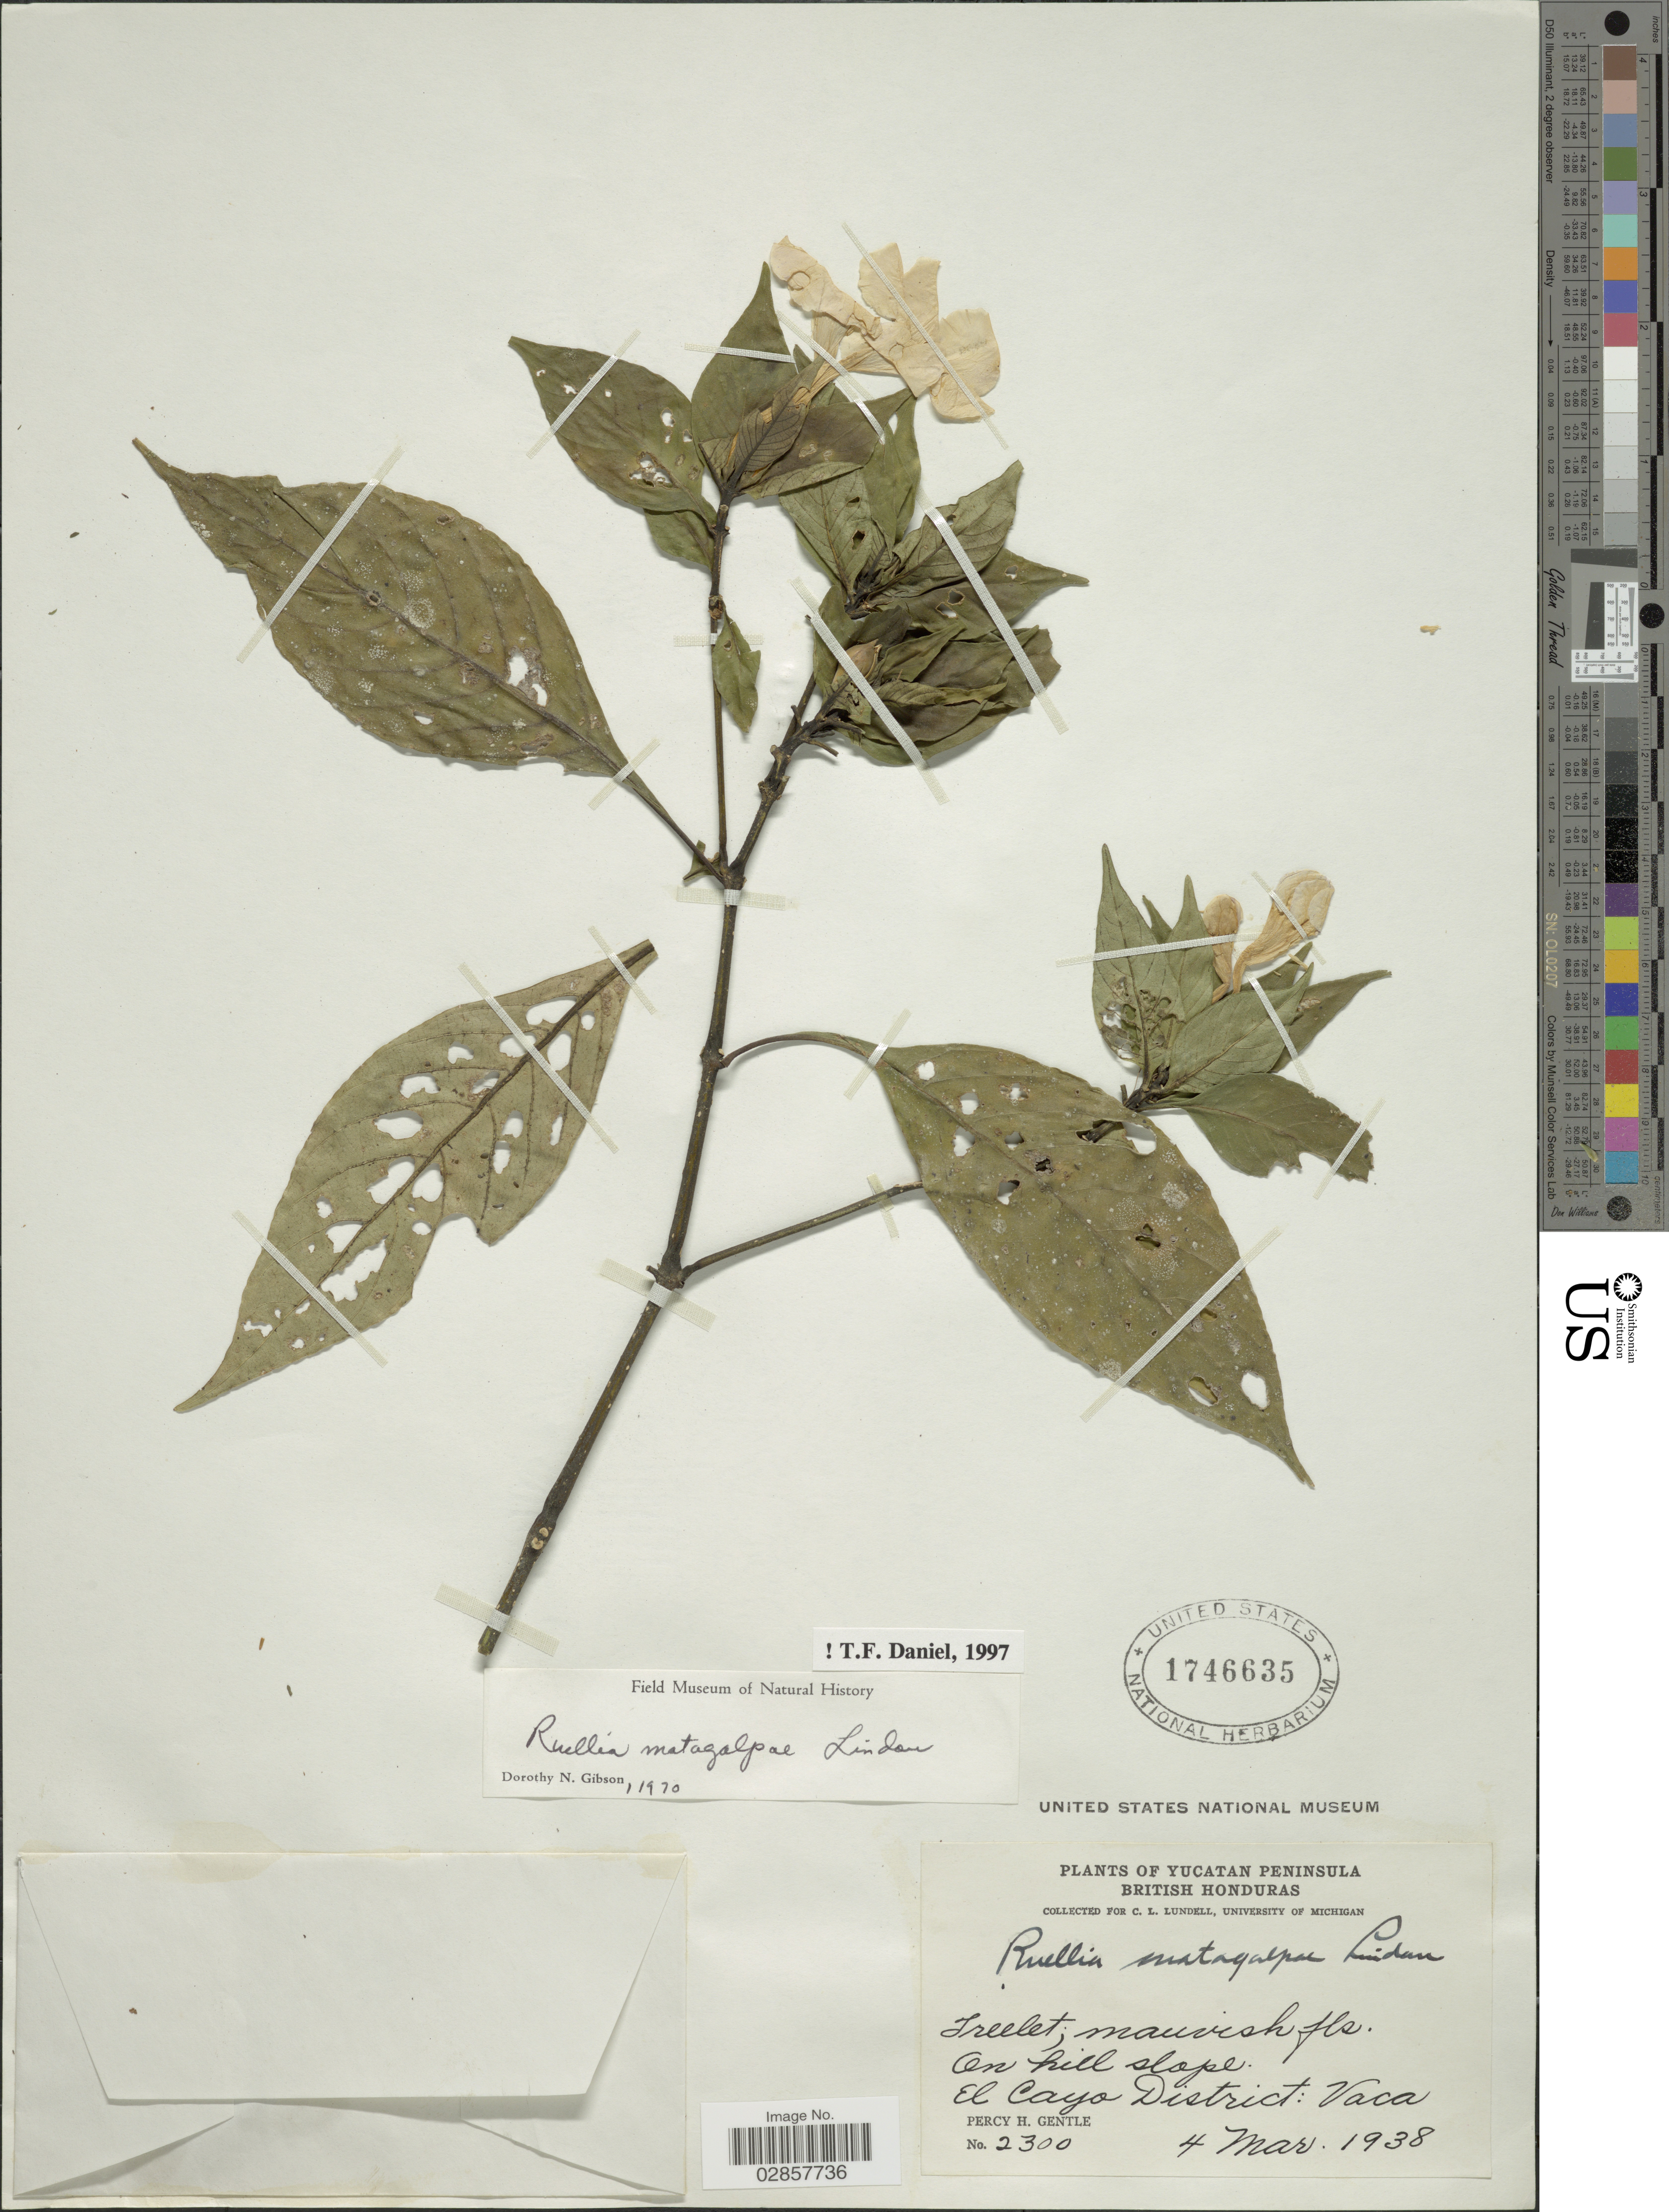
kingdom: Plantae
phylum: Tracheophyta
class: Magnoliopsida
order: Lamiales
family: Acanthaceae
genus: Ruellia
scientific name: Ruellia matagalpae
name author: Lindau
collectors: P. H. Gentle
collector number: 2300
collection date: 1938-03-04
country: Belize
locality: Yucatan Peninsula. British Honduras. El cayo District: Vaca.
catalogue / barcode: US 1746635